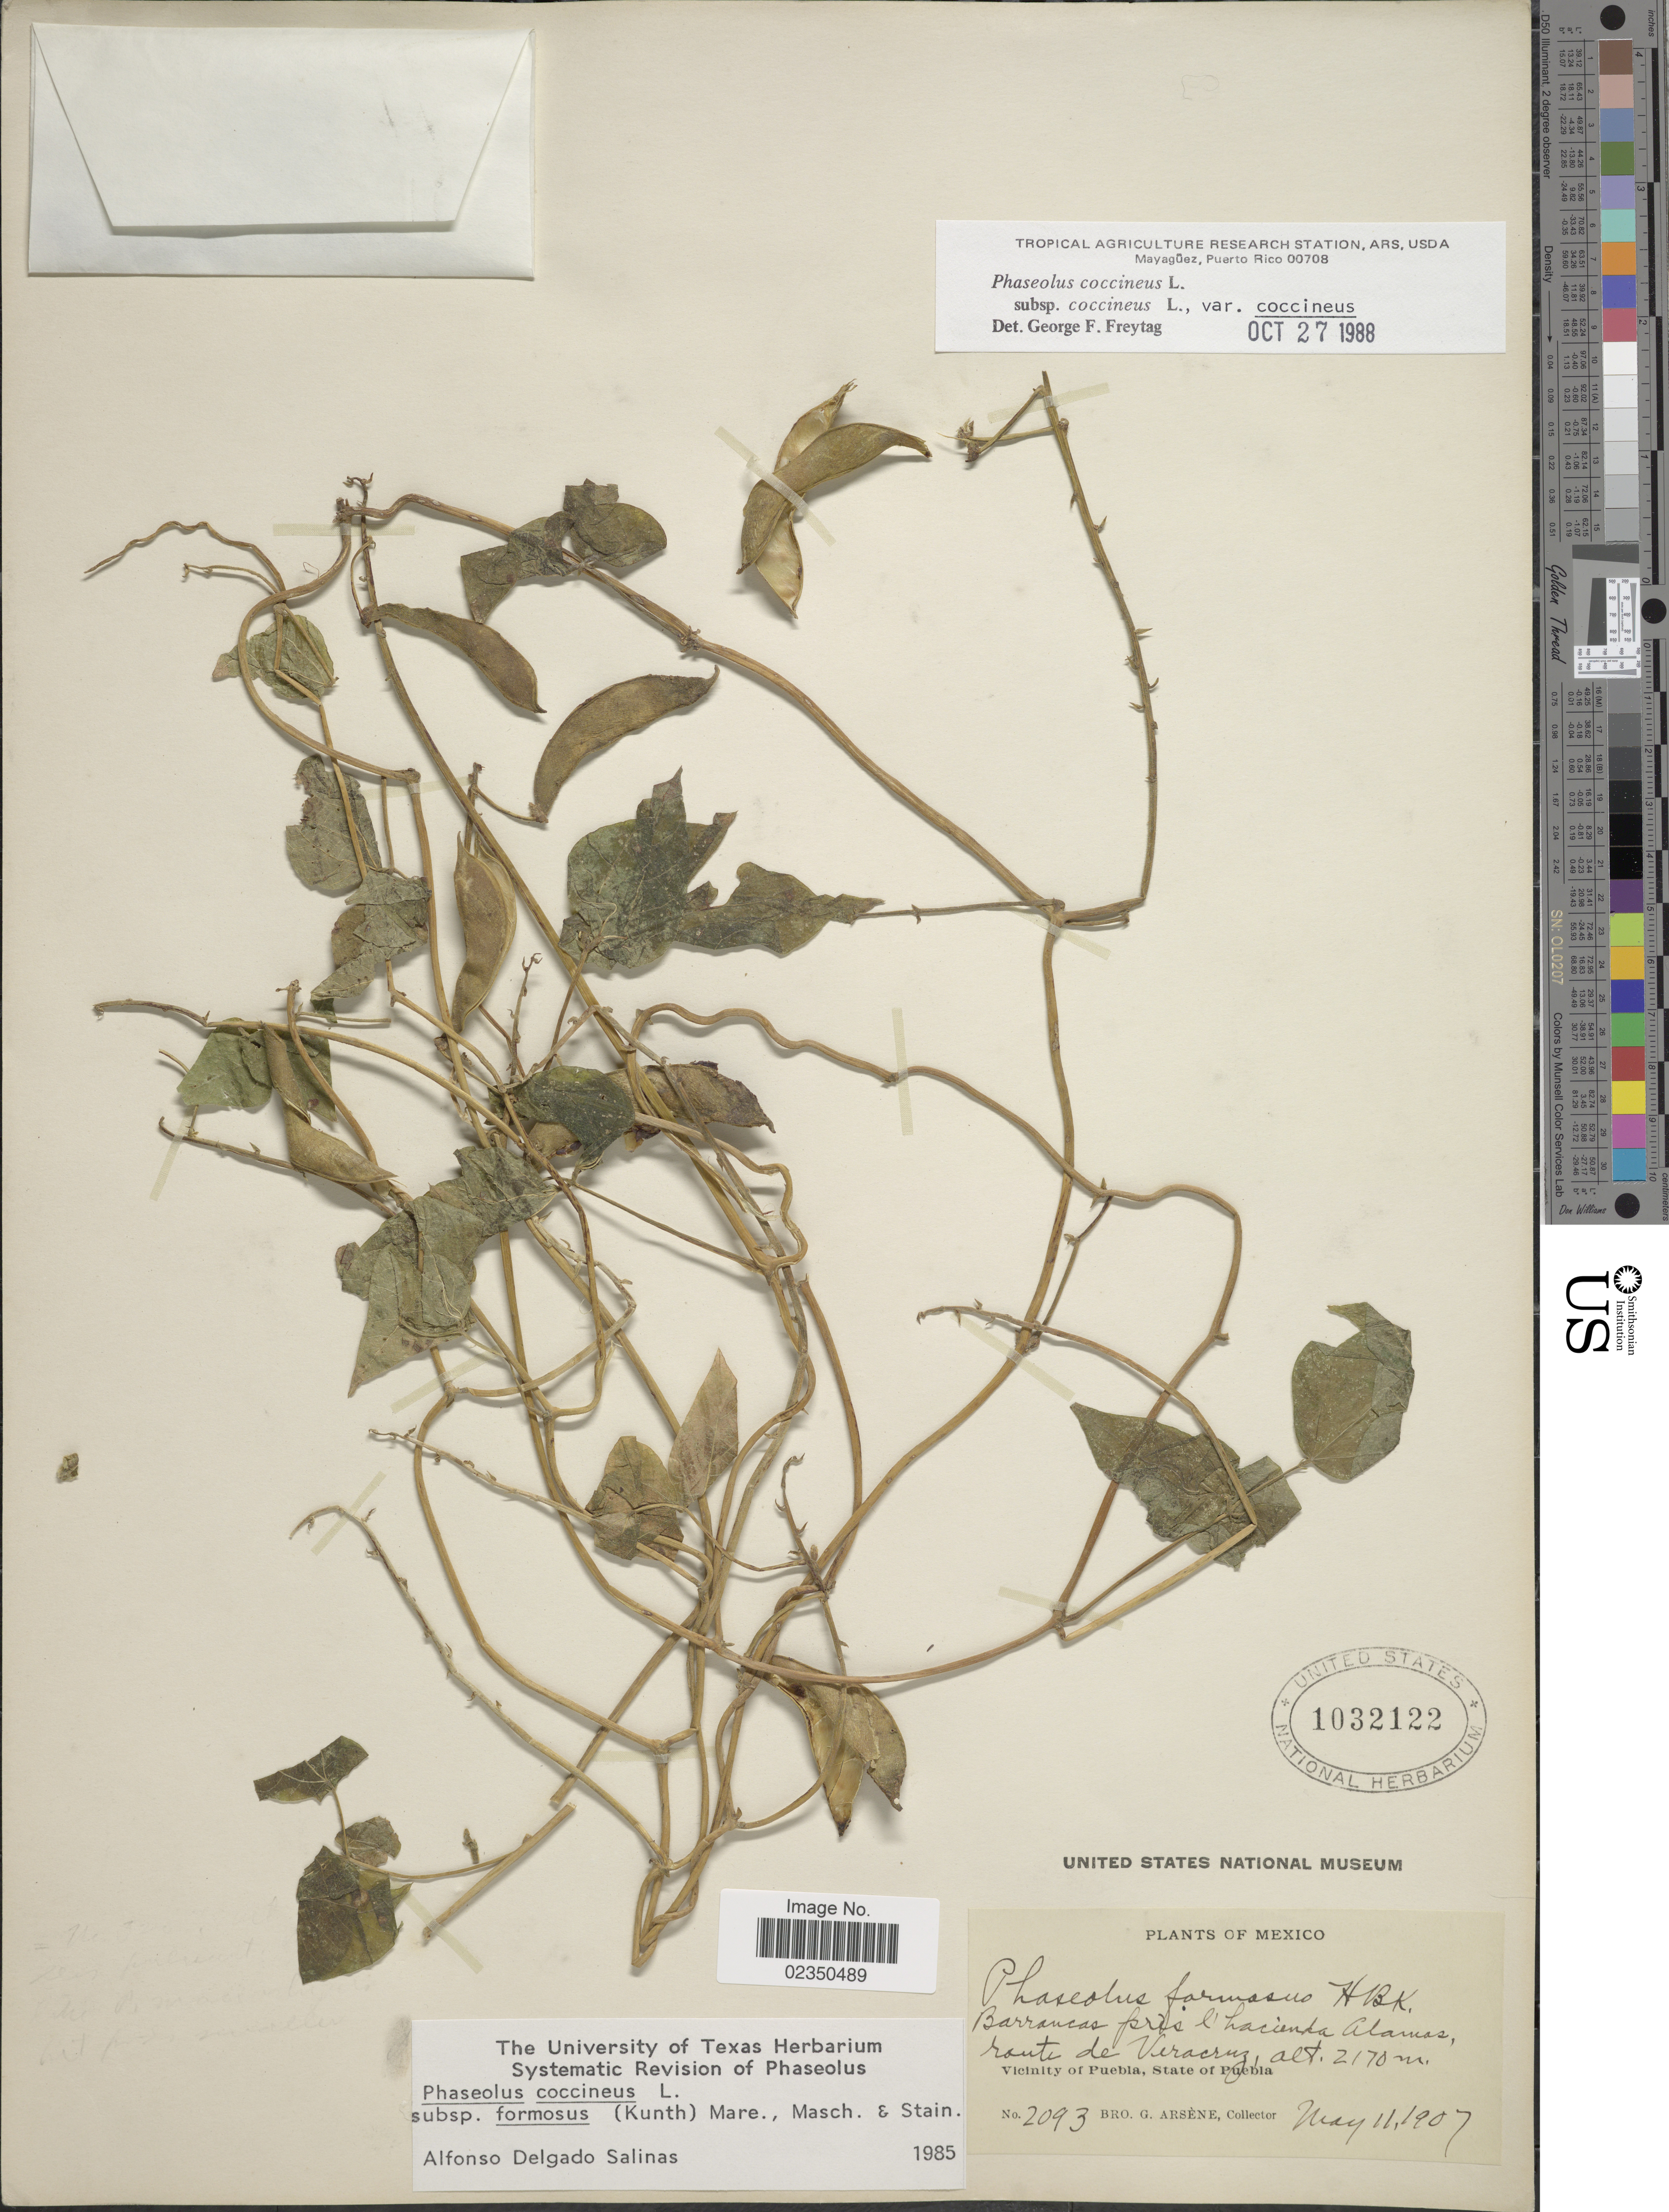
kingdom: Plantae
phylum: Tracheophyta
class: Magnoliopsida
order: Fabales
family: Fabaceae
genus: Phaseolus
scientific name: Phaseolus coccineus var. coccineus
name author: L.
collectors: Bro. G. Arsène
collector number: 2093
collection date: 1907-05-11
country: Mexico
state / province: Puebla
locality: Barrancas pres l'hacienda Alamos, route de Veracruz, Vicinity of Puebla.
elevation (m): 2170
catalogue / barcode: US 1032122